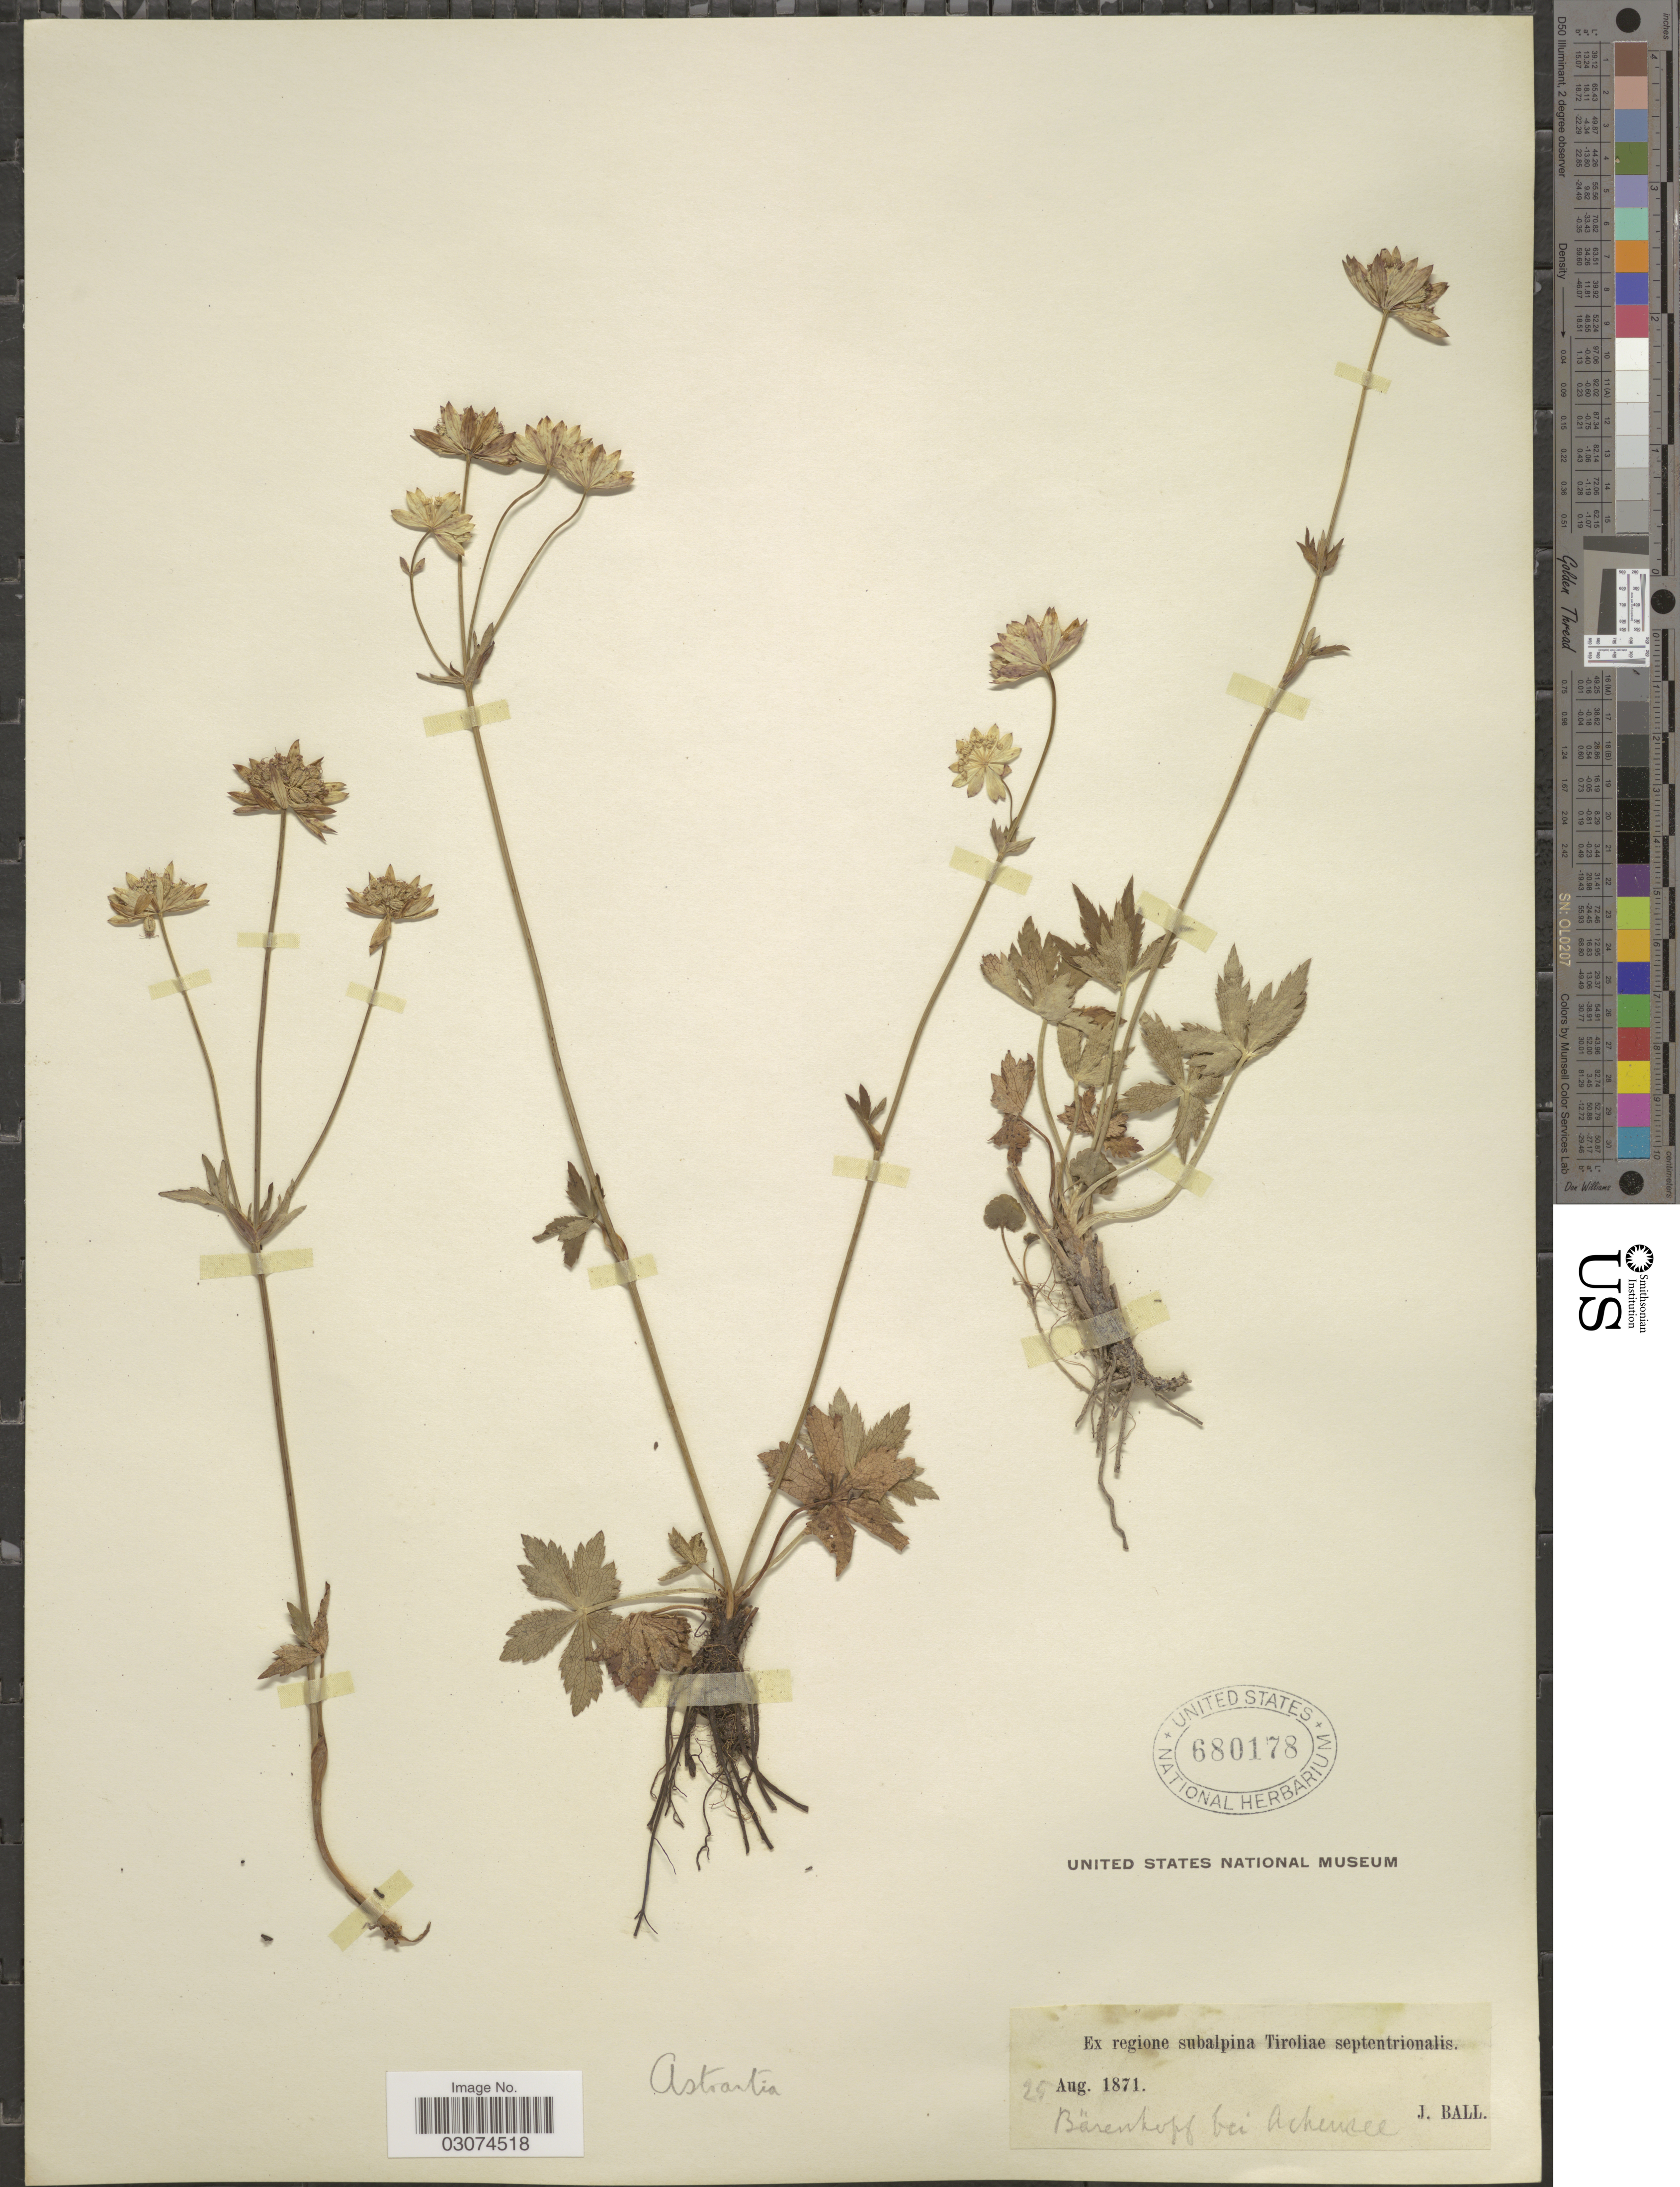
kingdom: Plantae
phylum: Tracheophyta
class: Magnoliopsida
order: Apiales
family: Apiaceae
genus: Astrantia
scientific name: Astrantia sp.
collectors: J. Ball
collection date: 1871-08-25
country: Austria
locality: Ex regione subalpina Tiroliae septentrionalis. Bärenkopf bei Achensee.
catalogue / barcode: US 680178